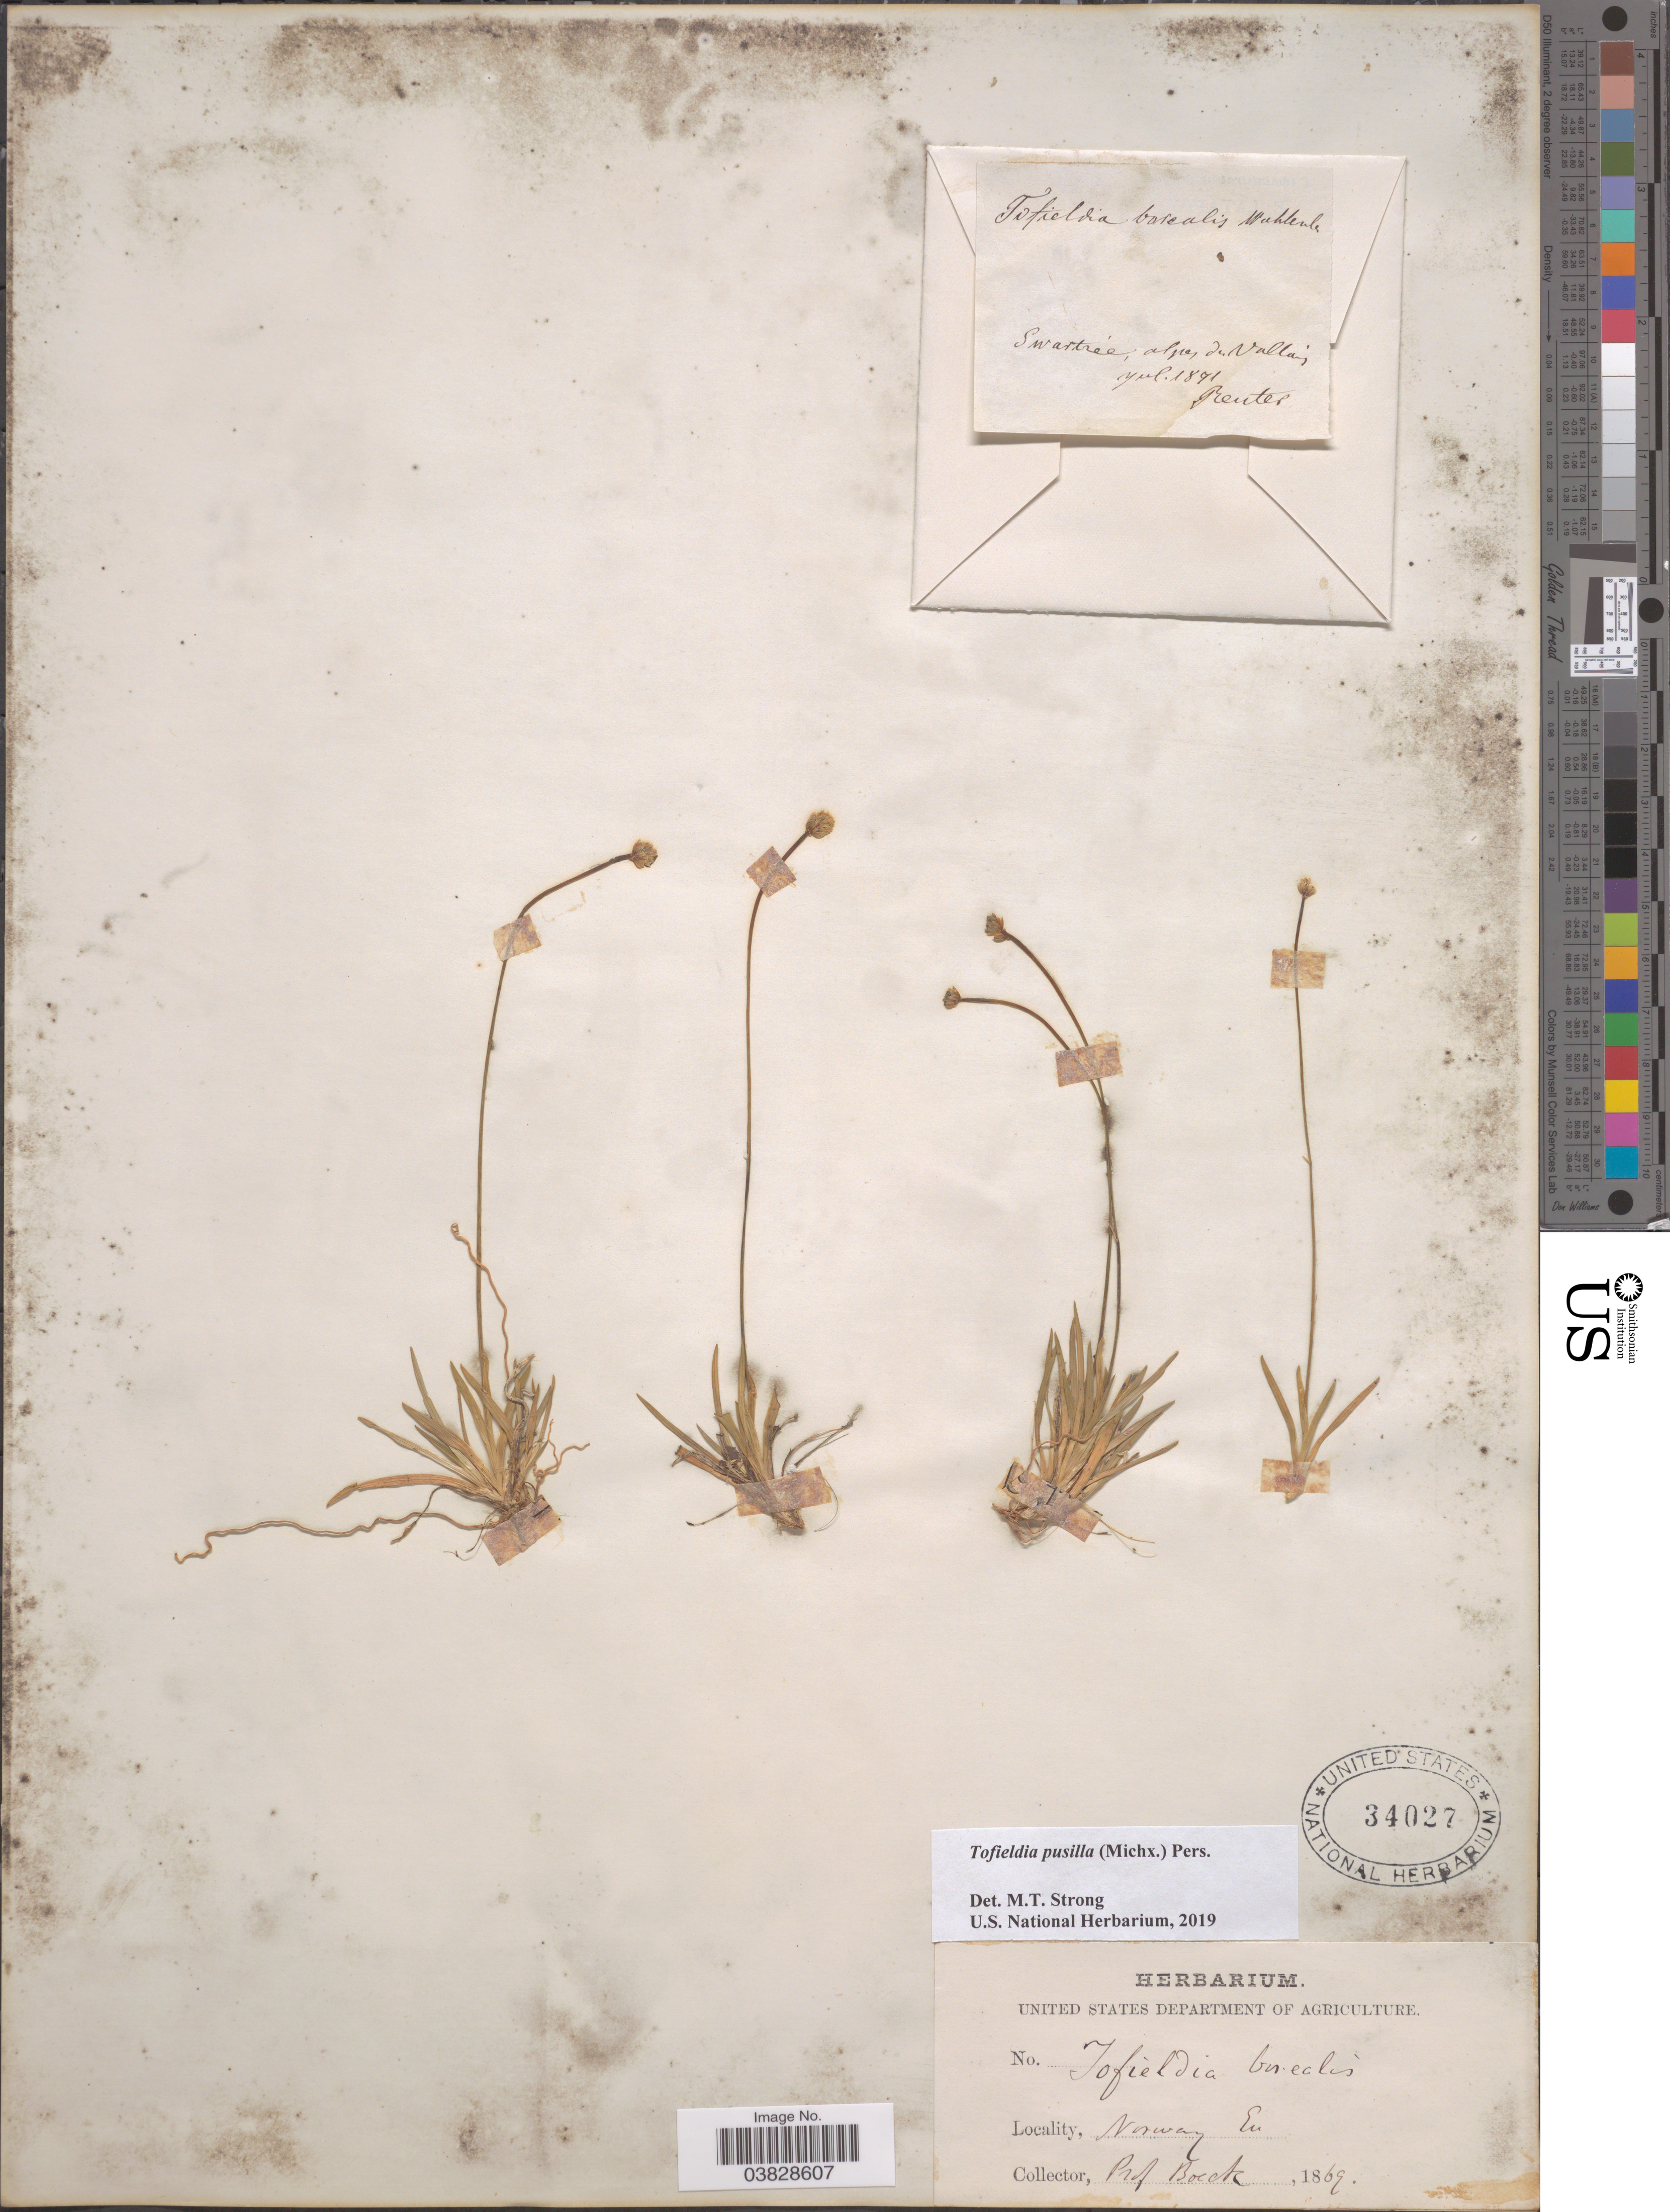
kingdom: Plantae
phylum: Tracheophyta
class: Liliopsida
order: Alismatales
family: Tofieldiaceae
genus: Tofieldia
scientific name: Tofieldia pusilla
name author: (Michx.) Pers.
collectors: -. Reuter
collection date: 1891-07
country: Switzerland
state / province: Valais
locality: Swartsee (Schwarzsee), alpes du Vallais.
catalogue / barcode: US 34027